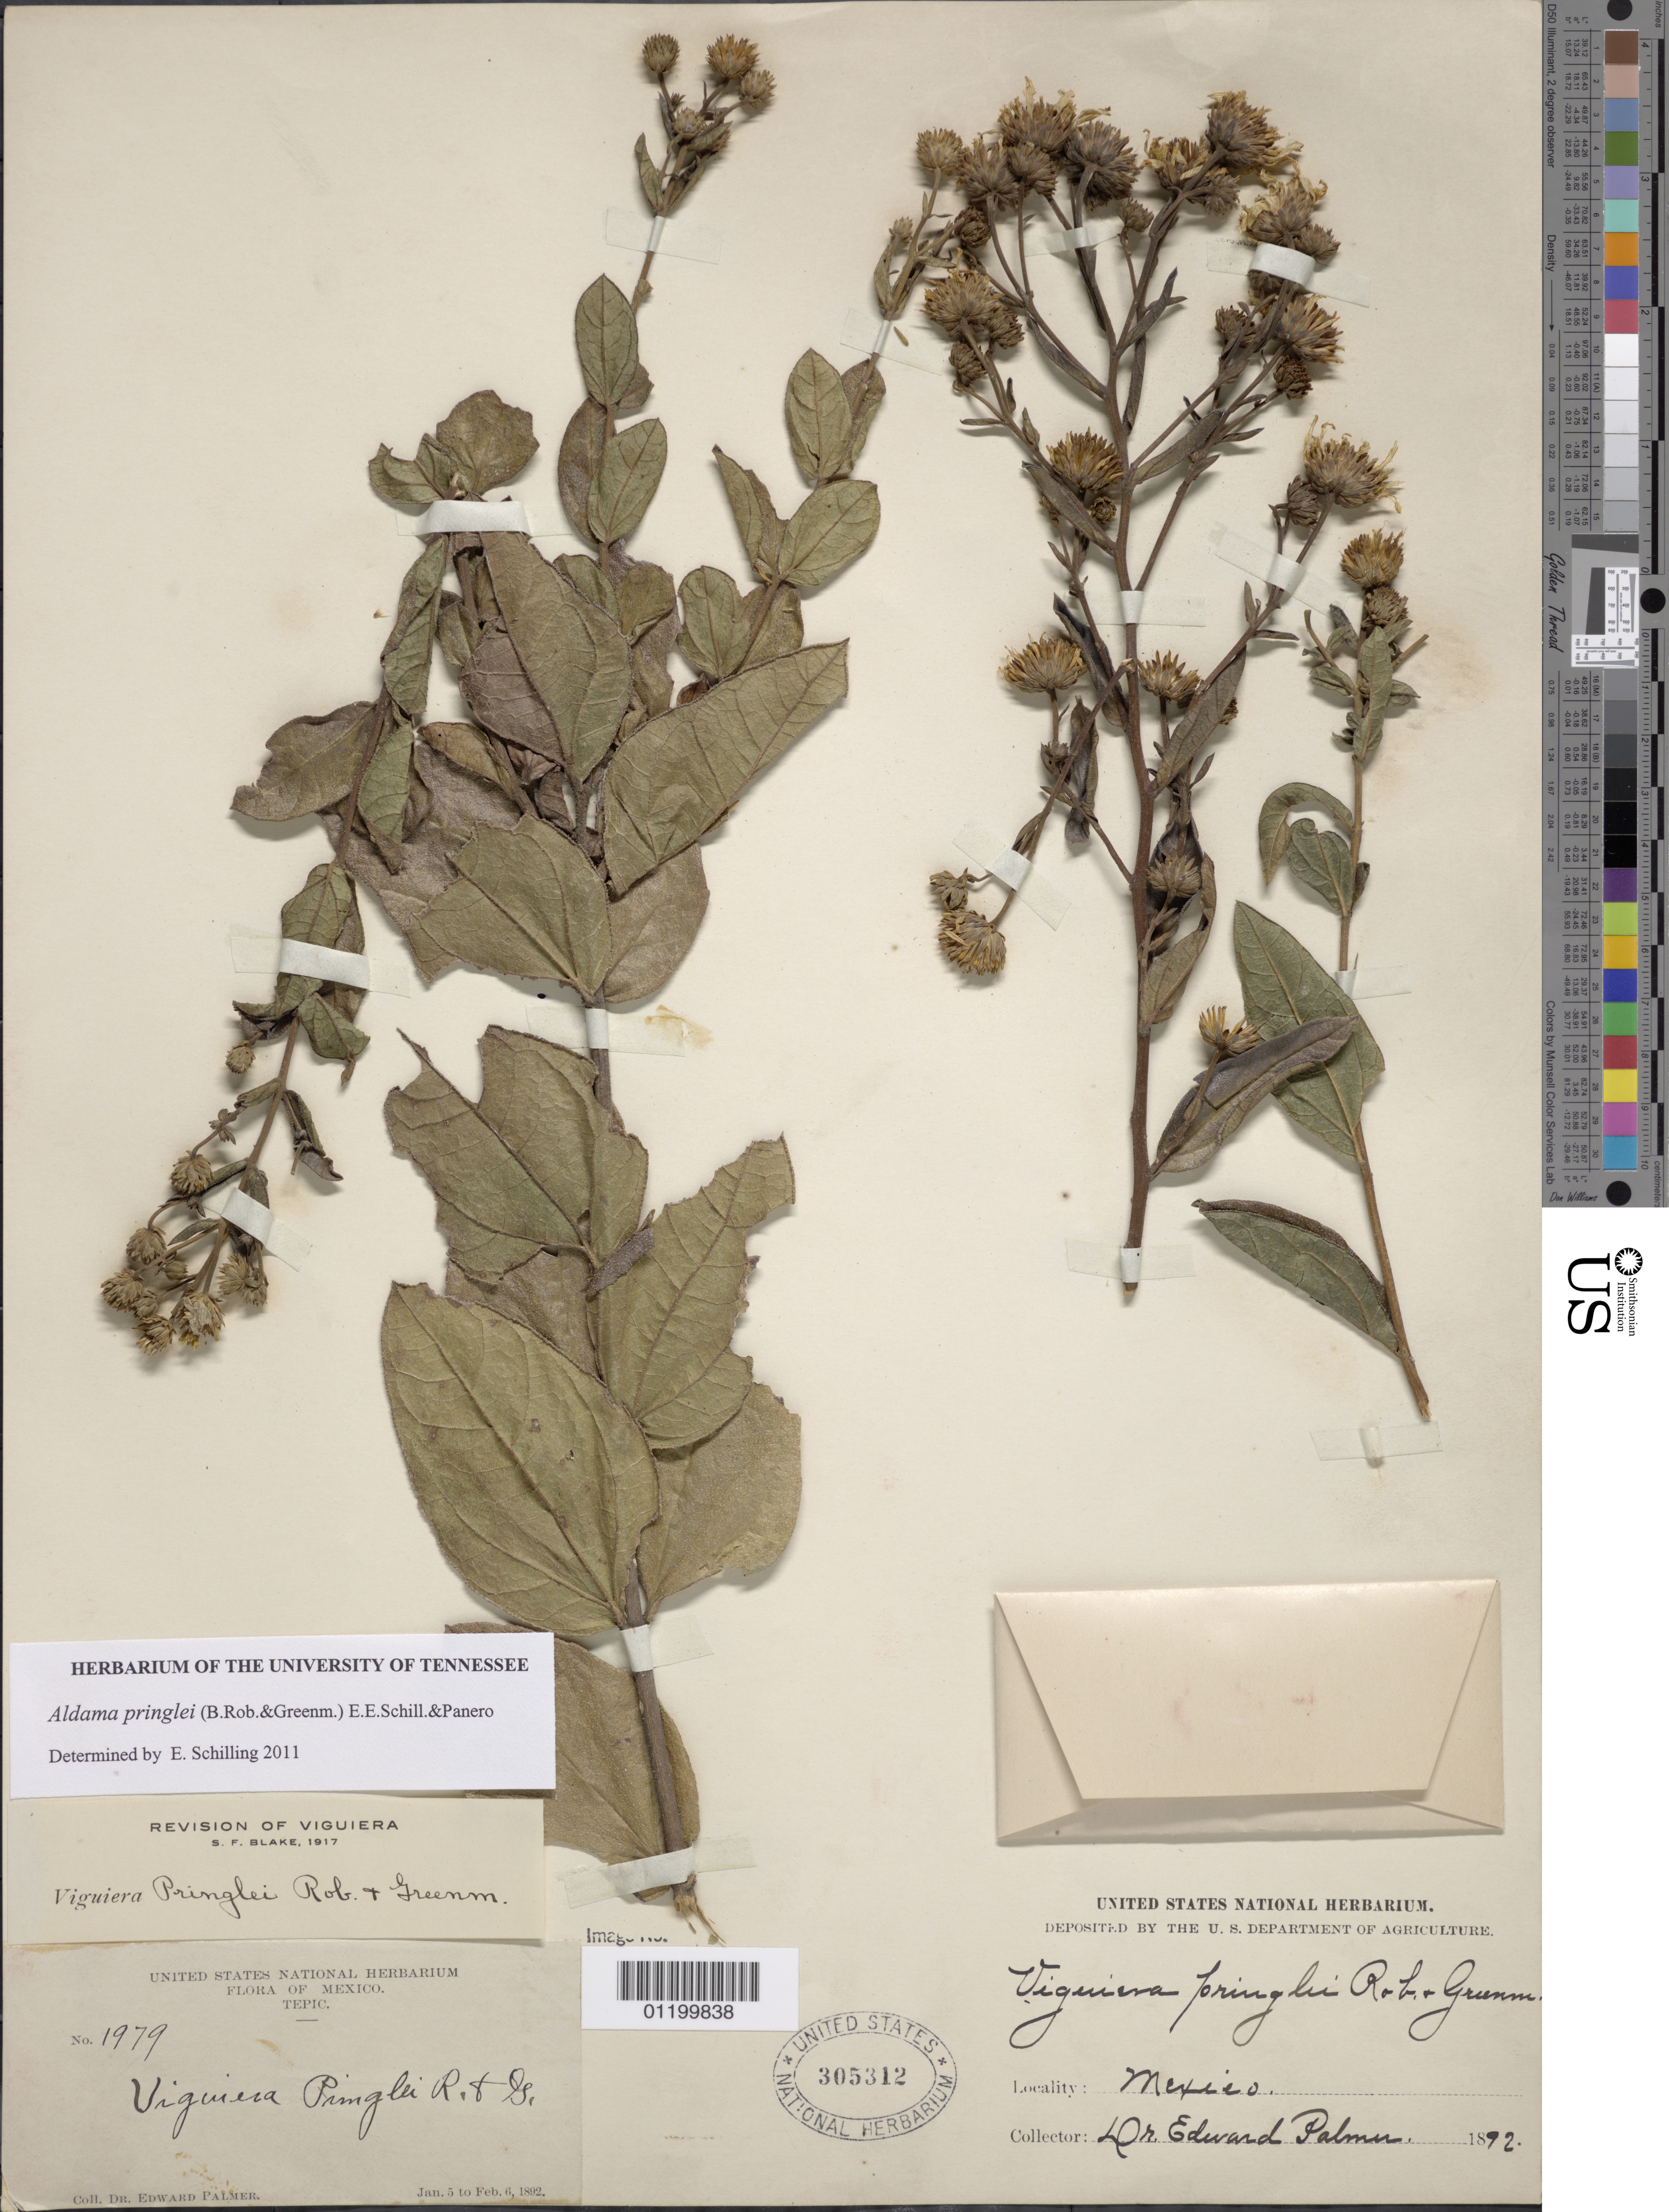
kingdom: Plantae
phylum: Tracheophyta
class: Magnoliopsida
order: Asterales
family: Asteraceae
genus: Aldama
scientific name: Aldama pringlei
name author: (H. Rob. & Greenm.) Schill.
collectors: E. Palmer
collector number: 1979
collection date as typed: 05 Jan 1892 to 06 Feb 1892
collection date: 1892-01-05/1892-02-06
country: Mexico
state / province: Nayarit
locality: Tepic.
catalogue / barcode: US 305312